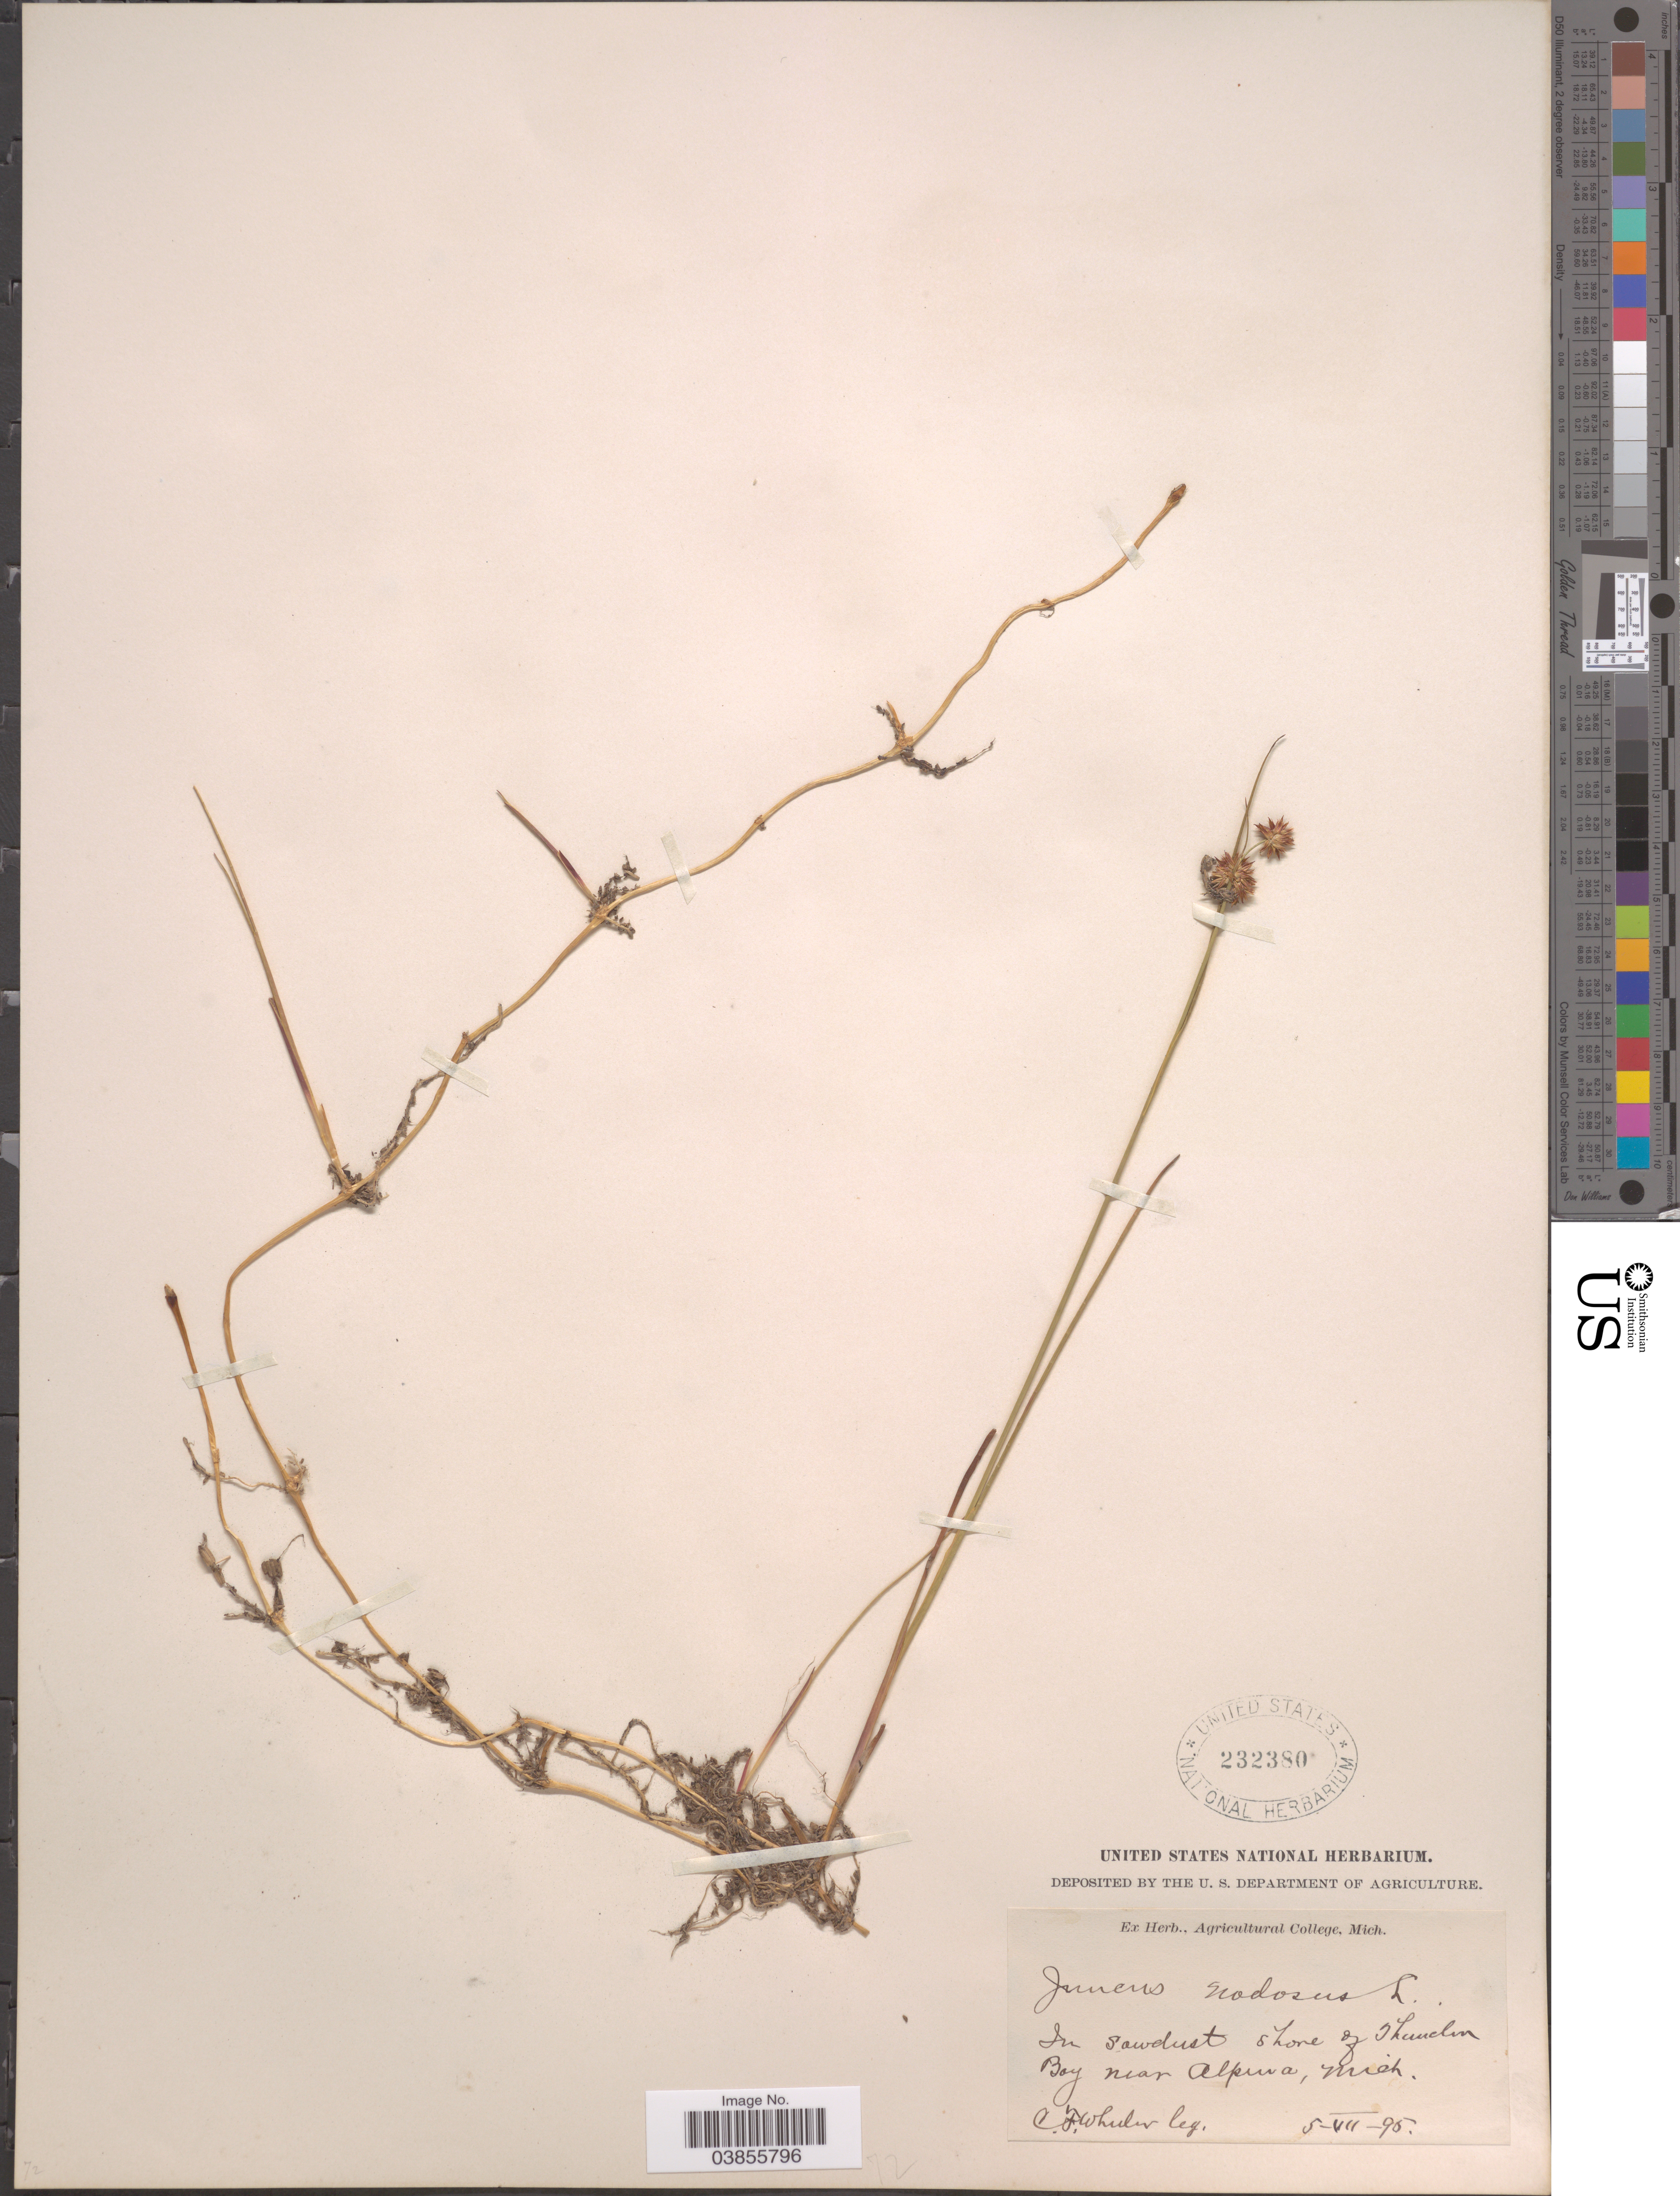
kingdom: Plantae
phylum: Tracheophyta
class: Liliopsida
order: Poales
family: Juncaceae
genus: Juncus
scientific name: Juncus nodosus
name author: L.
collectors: C. Wheeler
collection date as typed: Transcribed d/m/y: 5/7/95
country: United States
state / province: Michigan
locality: In Sawdust shore of Thunder Bay near Alpina.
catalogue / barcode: US 232380